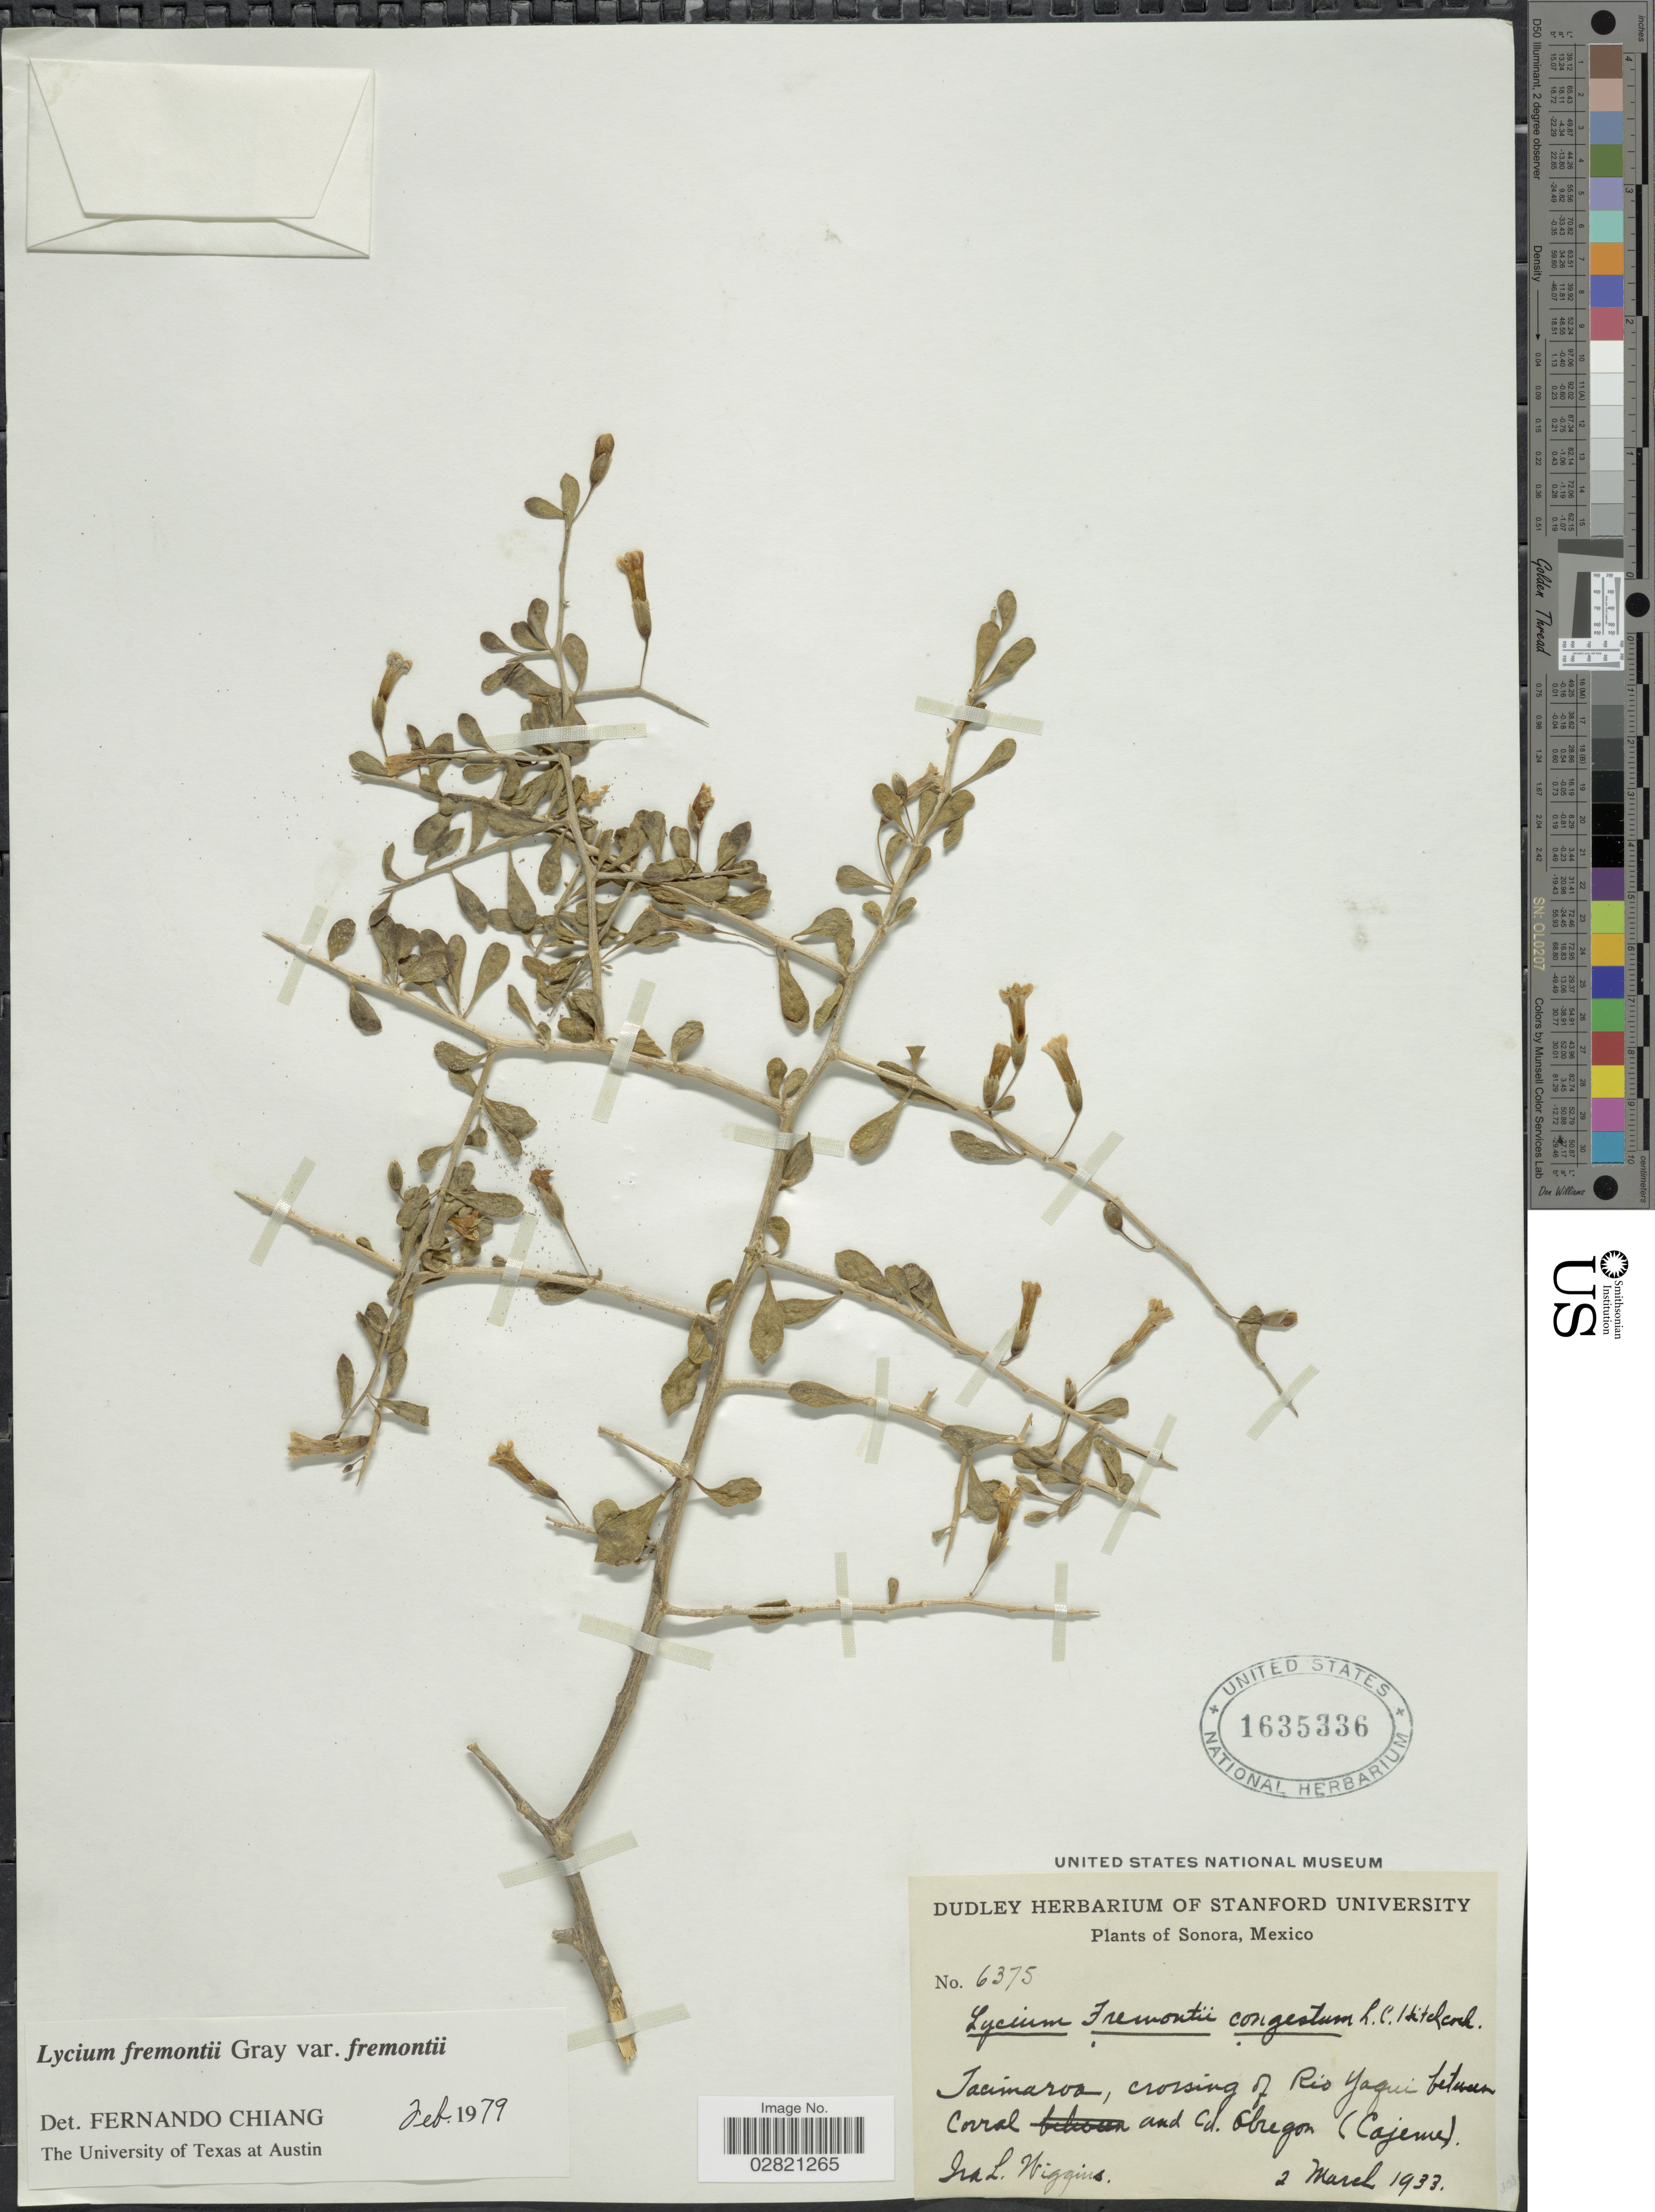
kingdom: Plantae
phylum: Tracheophyta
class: Magnoliopsida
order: Solanales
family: Solanaceae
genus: Lycium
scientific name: Lycium fremontii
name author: A. Gray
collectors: I. L. Wiggins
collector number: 6375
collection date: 1933-03-02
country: Mexico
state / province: Sonora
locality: Tacimaroa, crossing of Rio Yaqui between Corral and Cd. Obregon (Cajeme).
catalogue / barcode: US 1635336